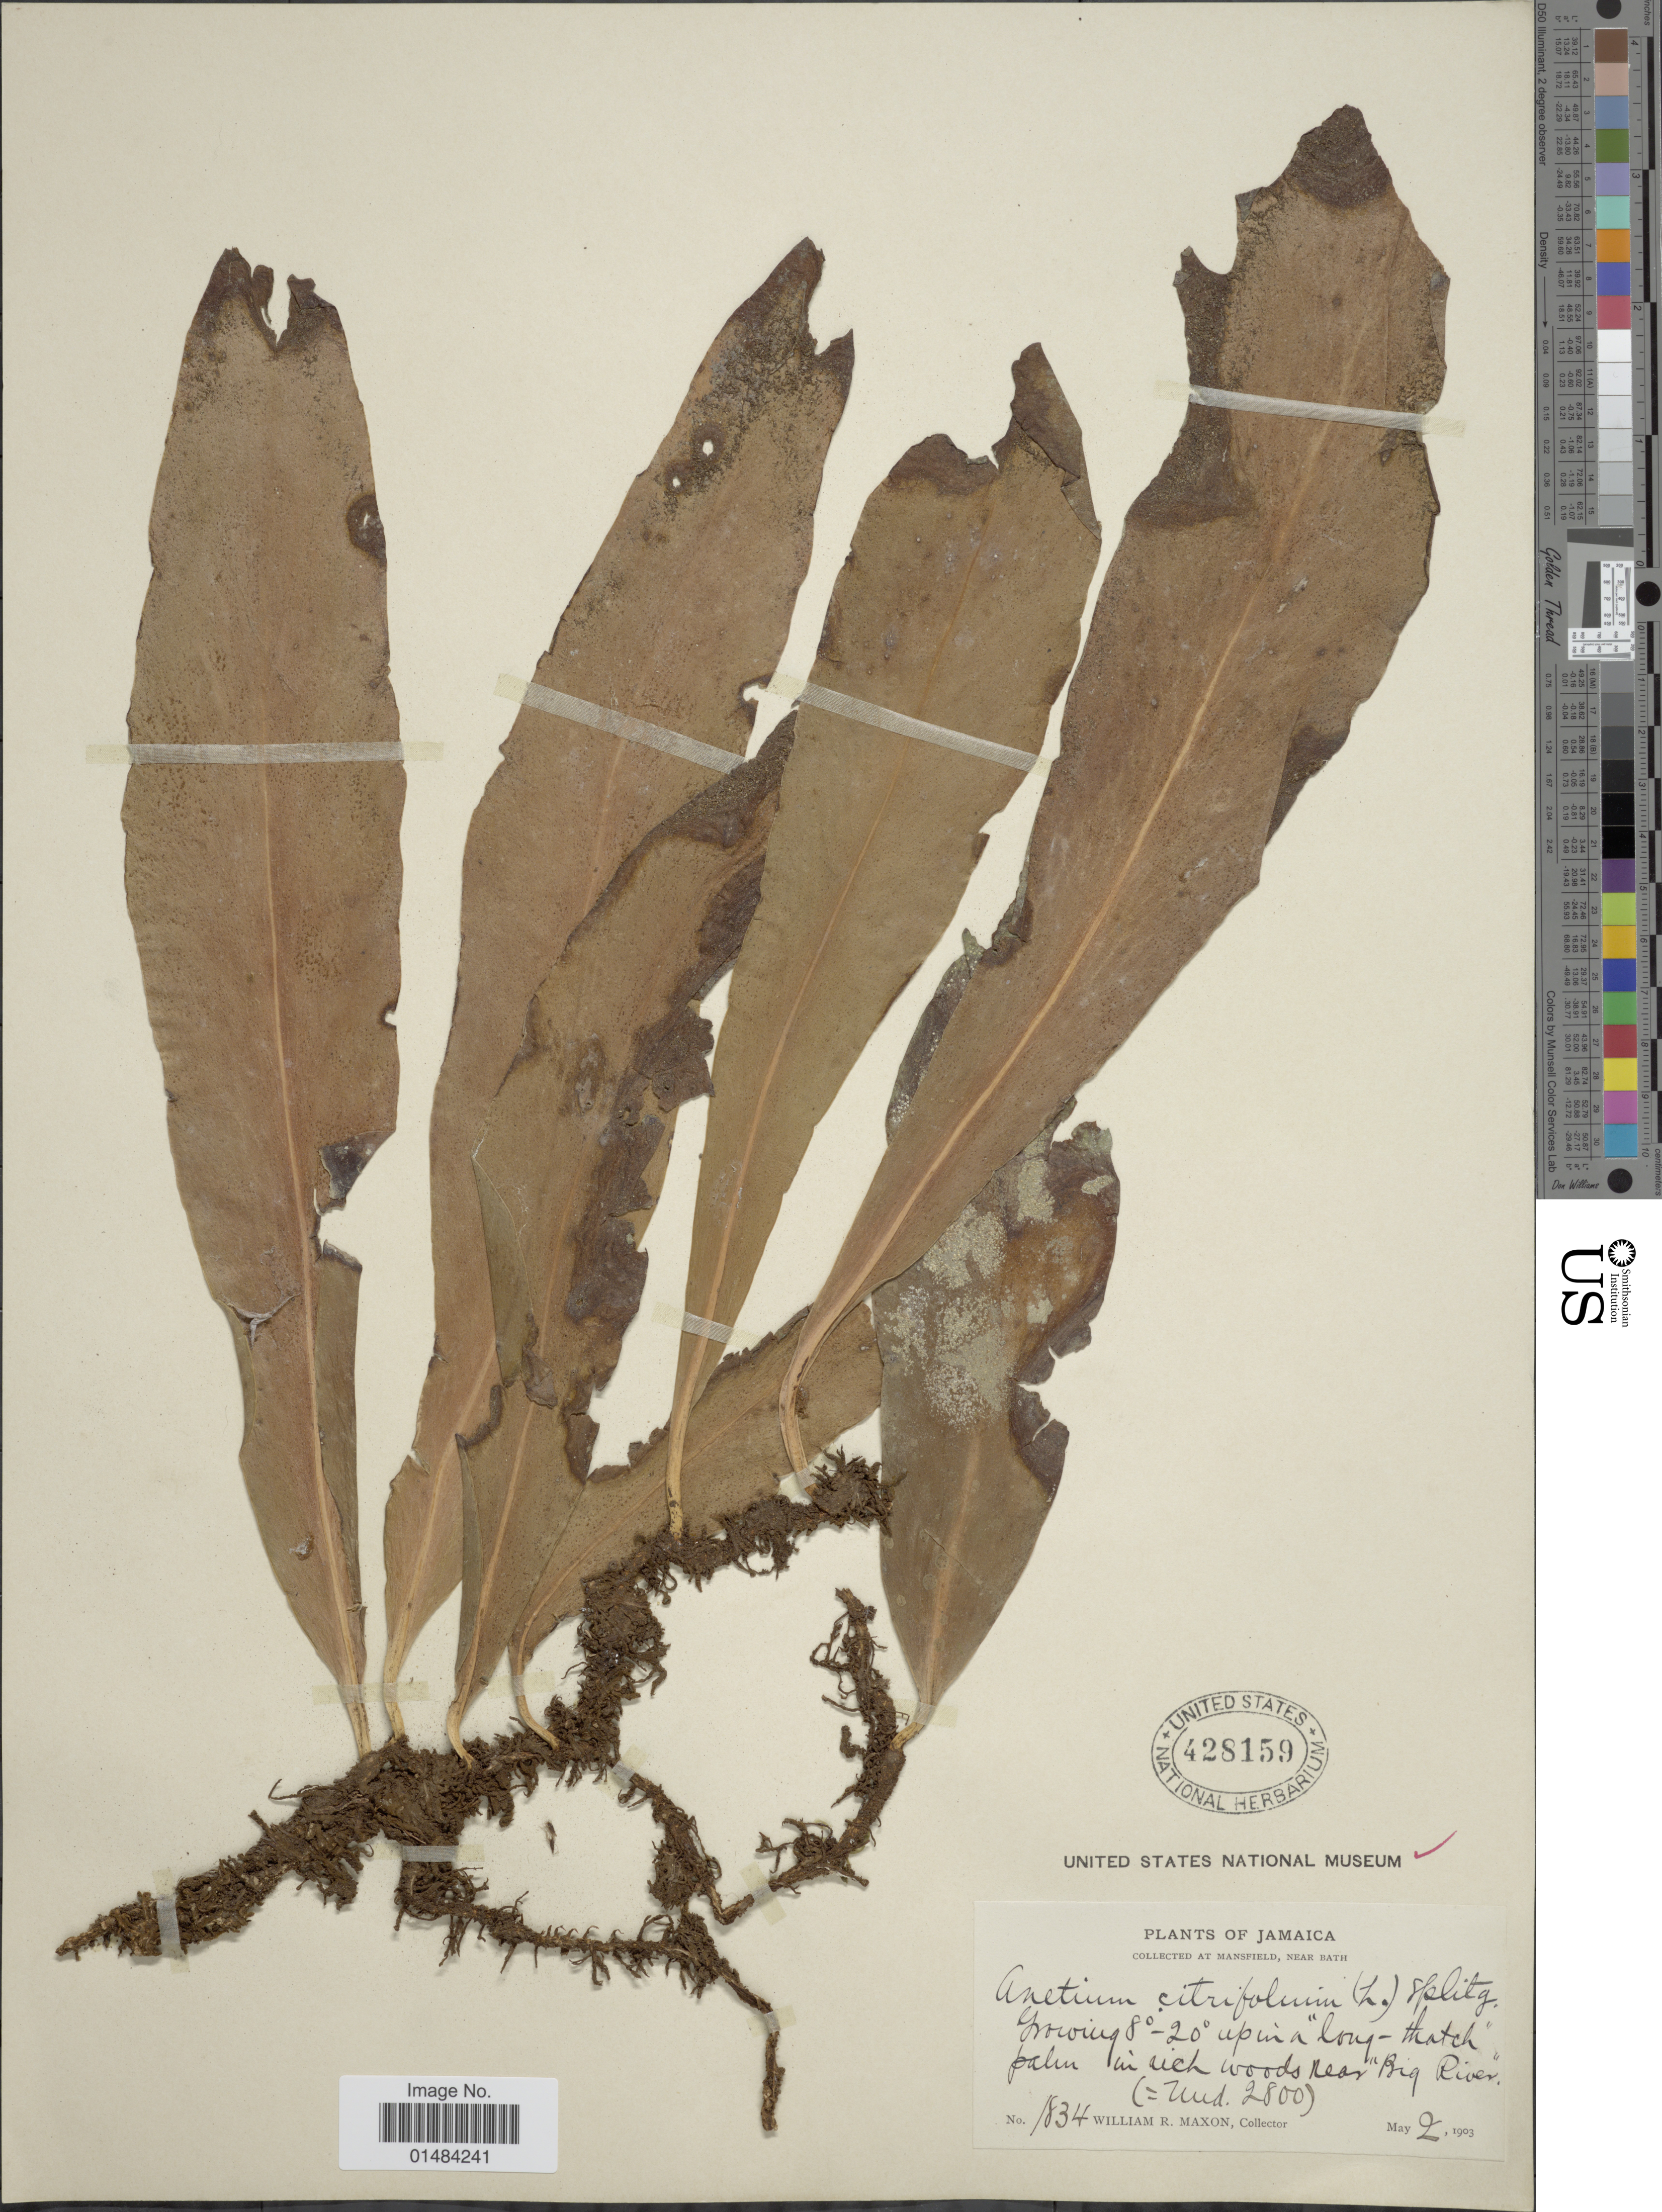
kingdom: Plantae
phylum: Tracheophyta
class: Polypodiopsida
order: Polypodiales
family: Pteridaceae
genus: Anetium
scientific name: Anetium citrifolium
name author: (L.) Splitg.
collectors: W. R. Maxon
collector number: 1834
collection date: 1903-05-02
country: Jamaica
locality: Jamaica, Mansfield, near Bath. In rich woods near "Big River"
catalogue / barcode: US 428159